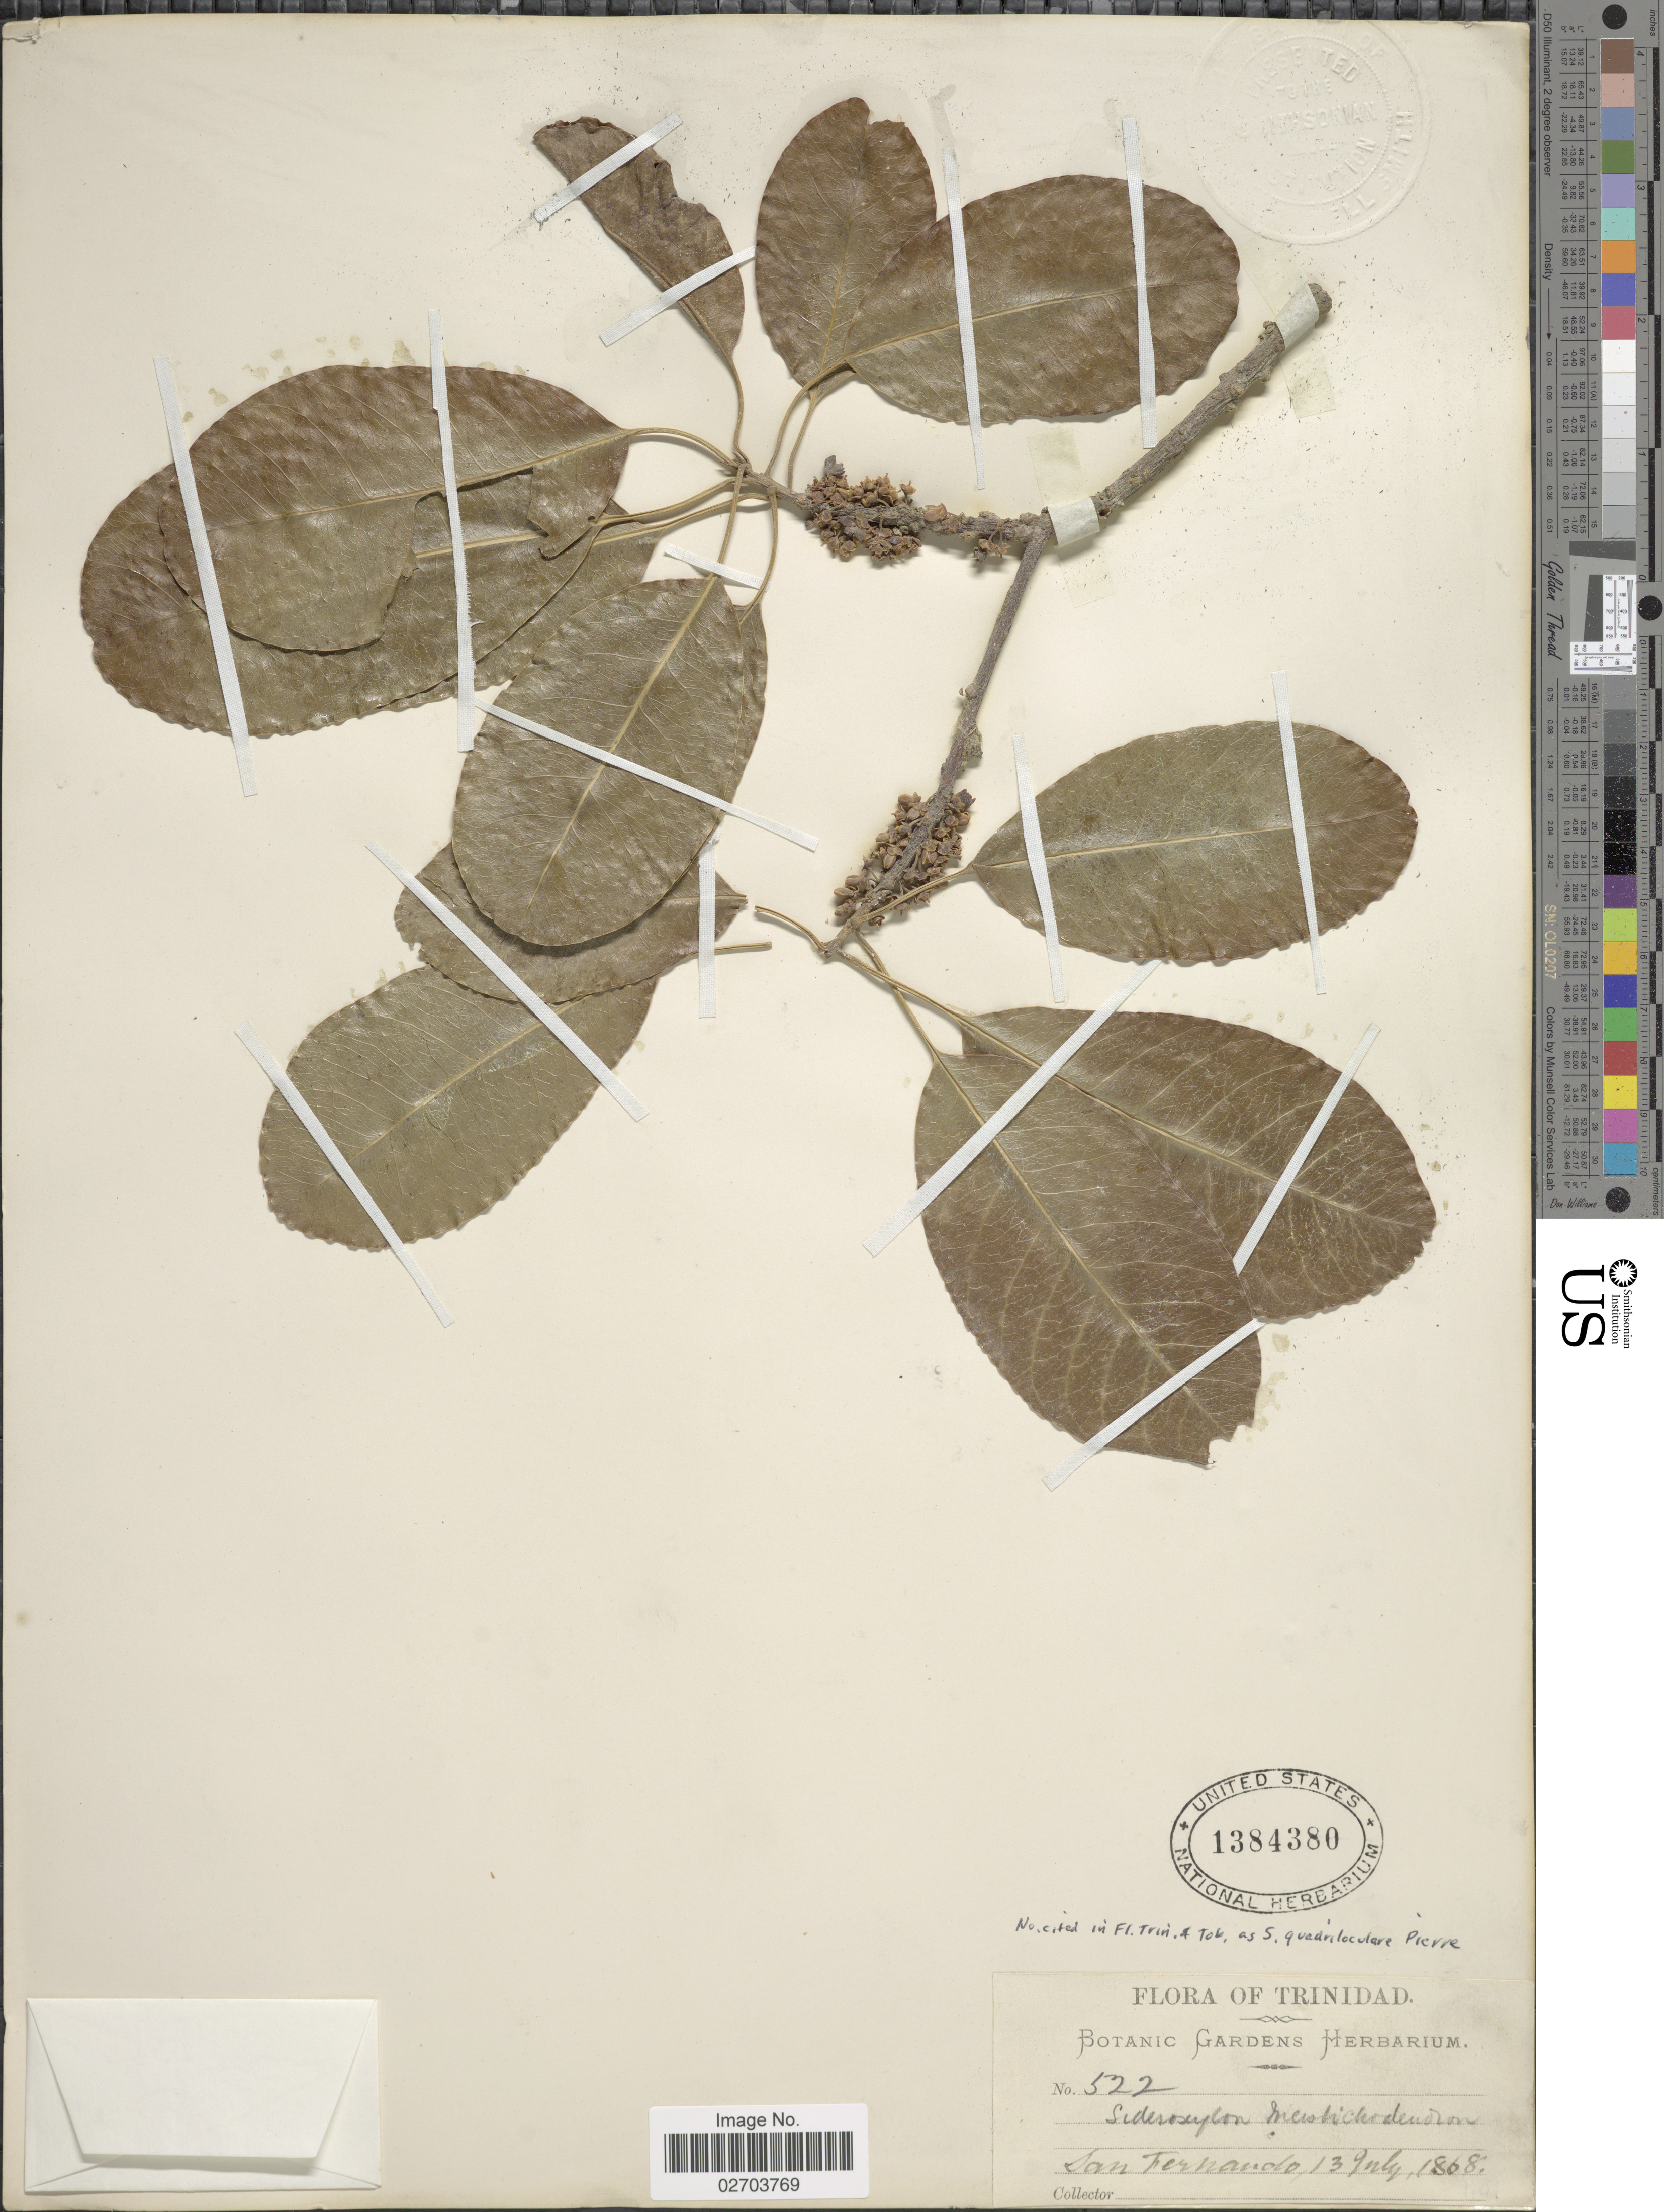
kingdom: Plantae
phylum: Tracheophyta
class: Magnoliopsida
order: Ericales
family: Sapotaceae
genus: Sideroxylon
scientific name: Sideroxylon foetidissimum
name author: Jacq.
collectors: Botanic Gardens Herbarium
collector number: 522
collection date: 1868-07-13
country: Trinidad and Tobago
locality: Trinidad. San Fernando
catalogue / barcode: US 1384380